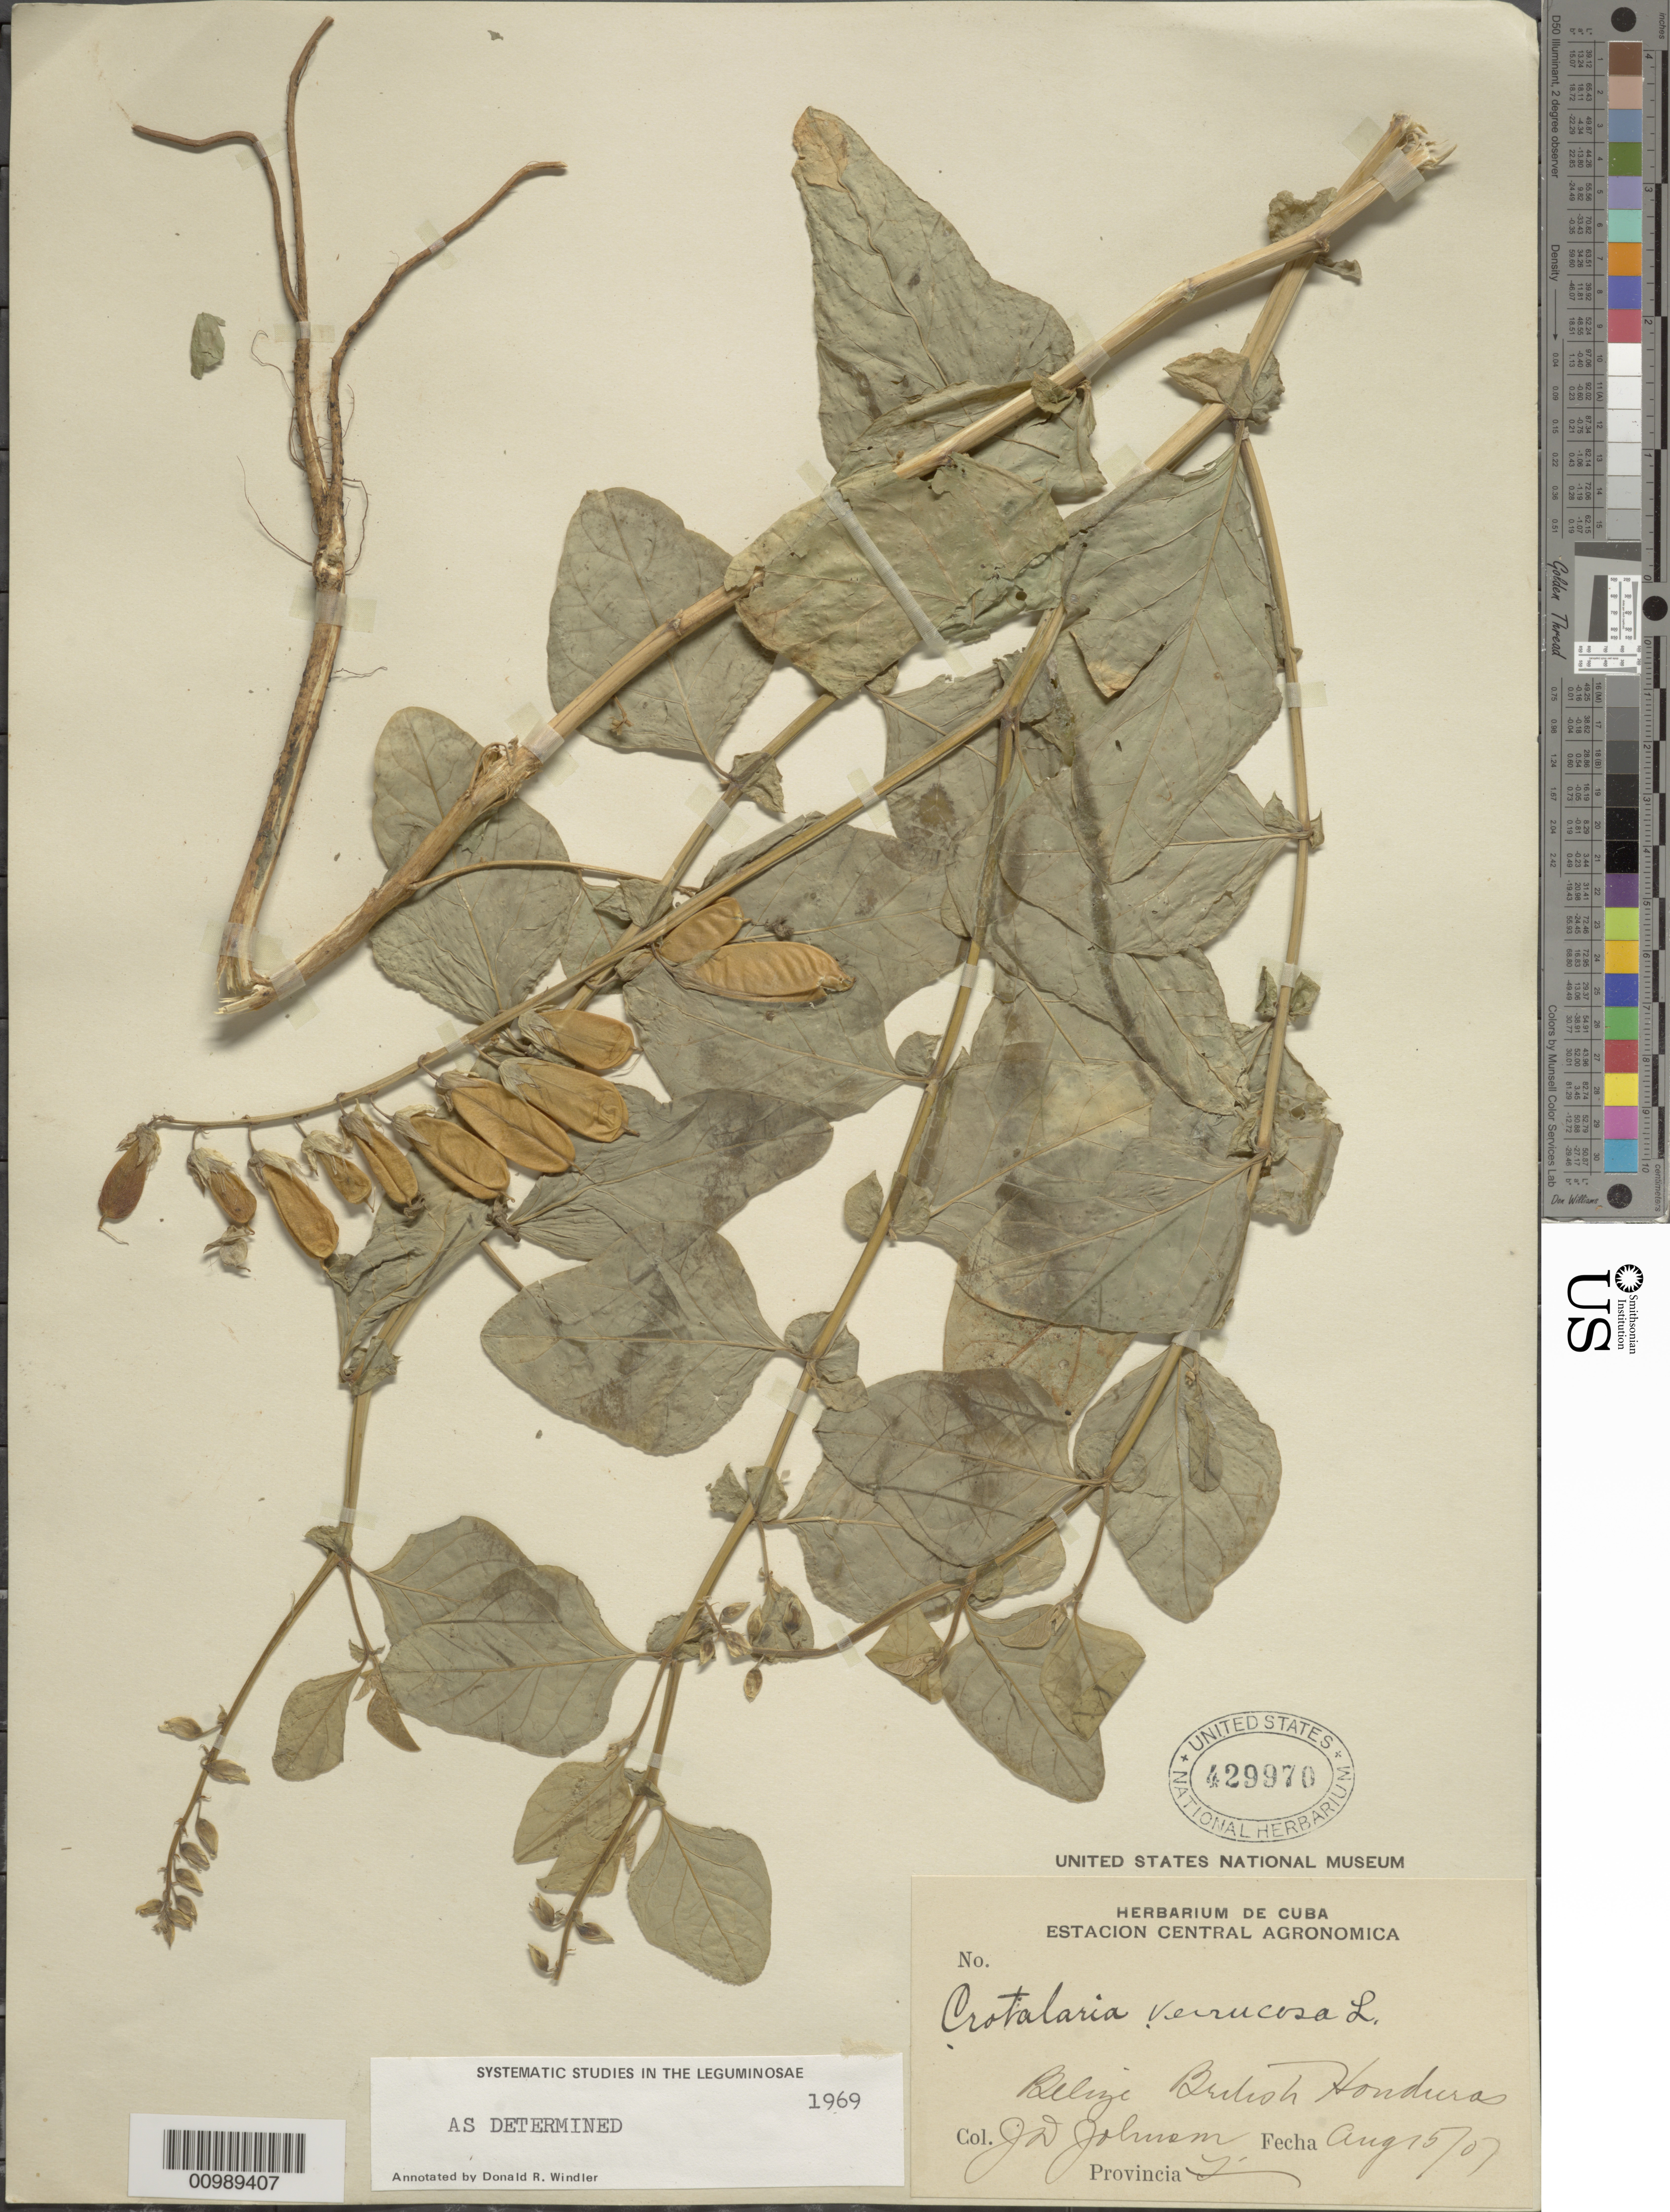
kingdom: Plantae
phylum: Tracheophyta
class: Magnoliopsida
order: Fabales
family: Fabaceae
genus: Crotalaria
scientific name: Crotalaria verrucosa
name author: L.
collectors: -- Johnson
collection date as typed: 15 Aug 1907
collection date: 1907-08-15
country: Cuba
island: Cuba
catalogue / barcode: US 429970